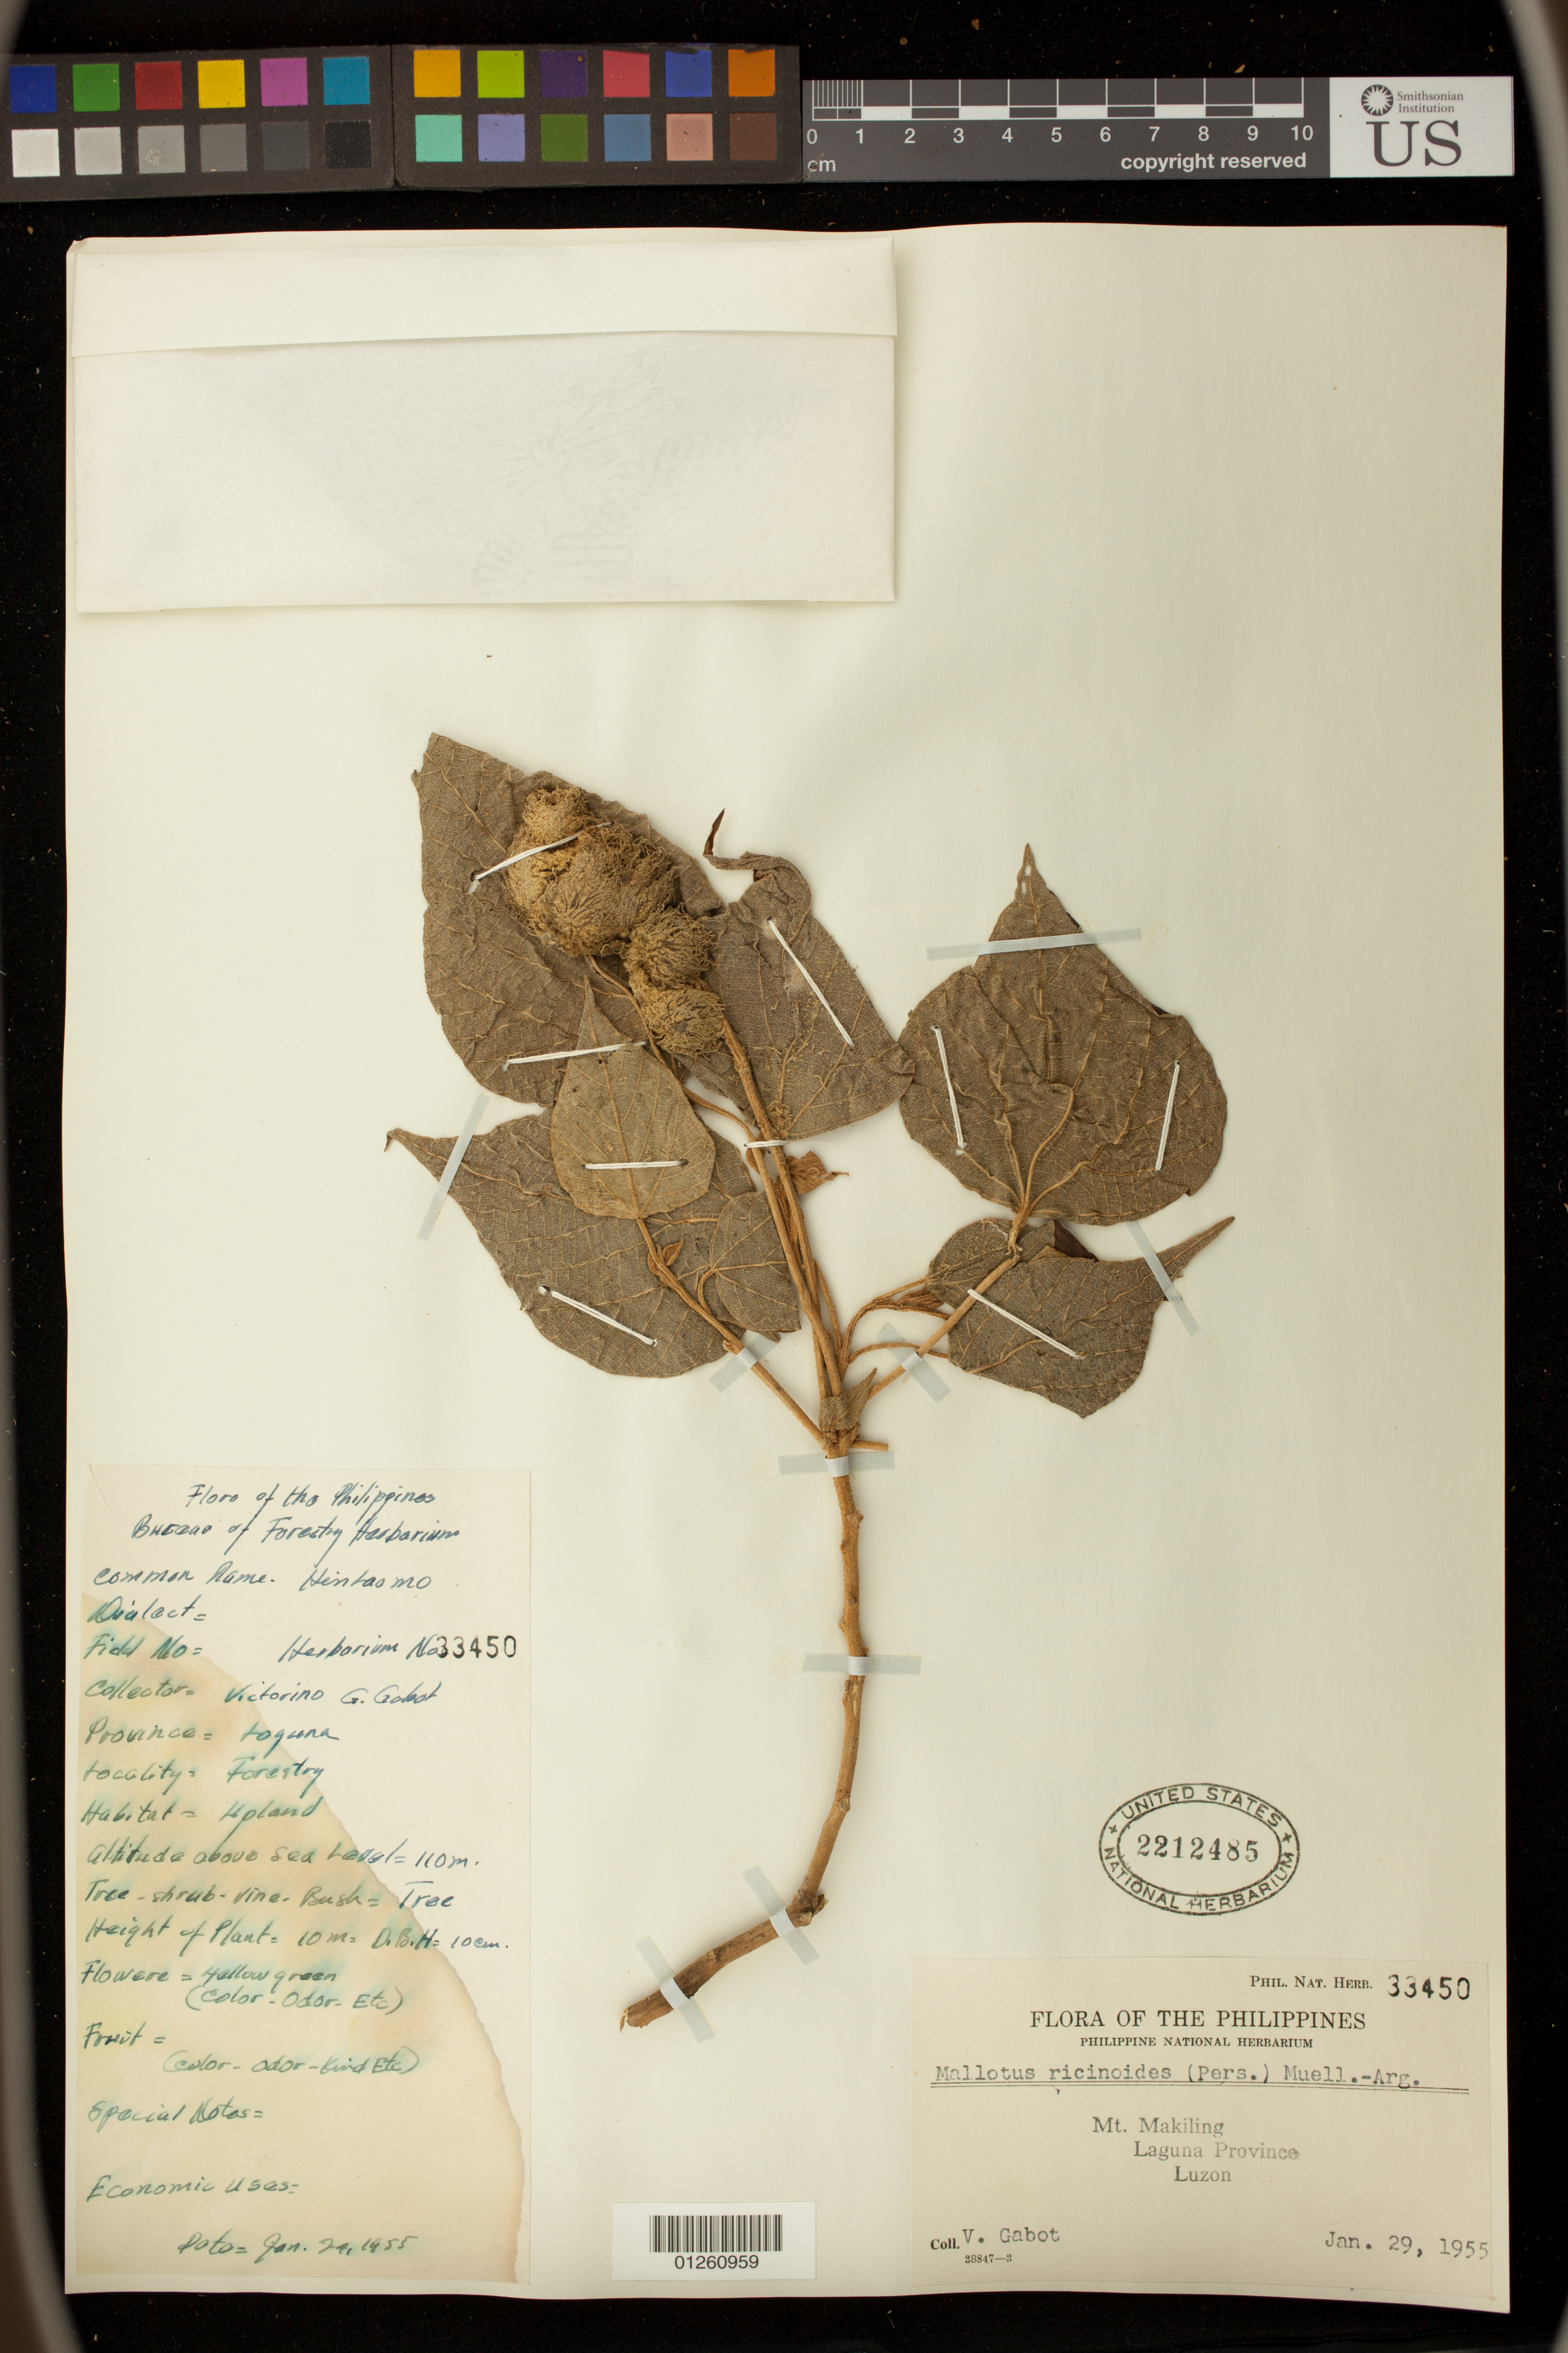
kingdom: Plantae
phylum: Tracheophyta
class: Magnoliopsida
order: Malpighiales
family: Euphorbiaceae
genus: Mallotus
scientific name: Mallotus ricinoides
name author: (Pers.) Müll. Arg.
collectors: V. Gabot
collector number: Phil. Nat. Herb. 33450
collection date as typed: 29 Jan 1955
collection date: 1955-01-29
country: Philippines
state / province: Calabarzon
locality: Mt. Makiling. Laguna Province, Luzon.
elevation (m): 100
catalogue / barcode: US 2212485